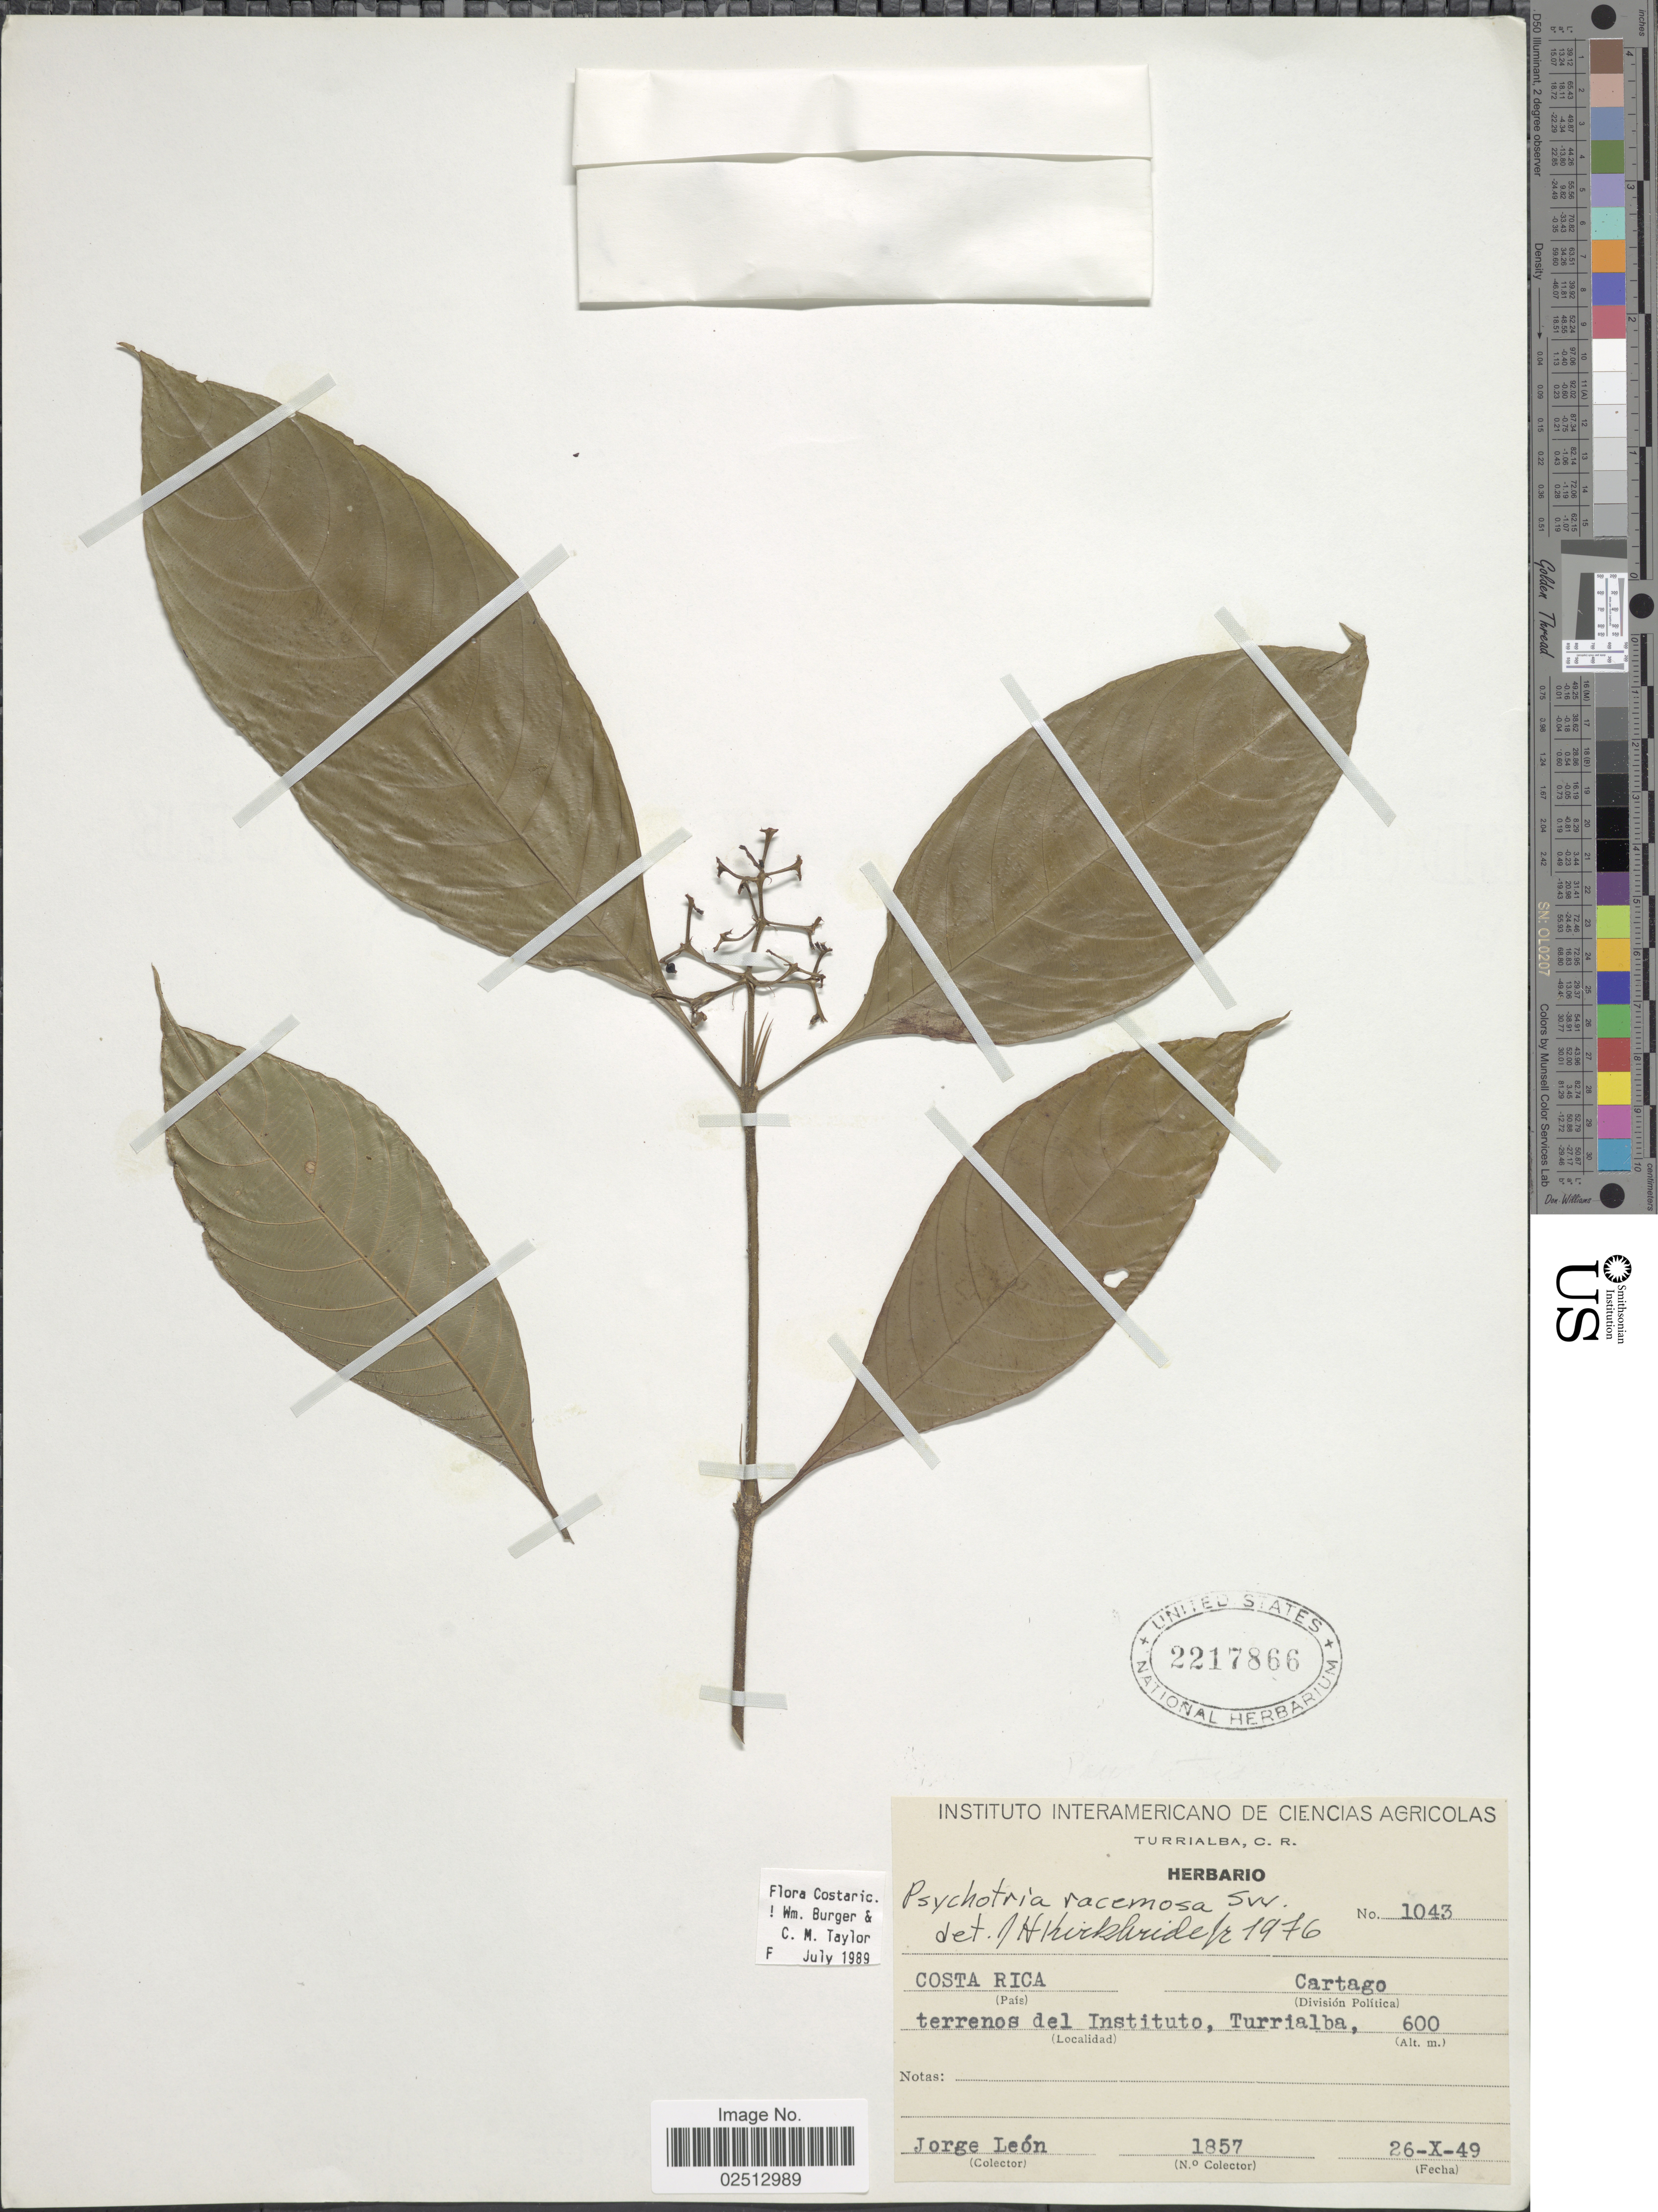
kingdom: Plantae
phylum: Tracheophyta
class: Magnoliopsida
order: Gentianales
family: Rubiaceae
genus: Psychotria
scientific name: Psychotria racemosa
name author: Rich.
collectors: J. León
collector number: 1857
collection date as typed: Transcribed d/m/y: 26/10/49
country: Costa Rica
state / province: Cartago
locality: Costa Rica, terrenos del Instituto, Turrialba. Cartago.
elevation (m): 600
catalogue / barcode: US 2217866